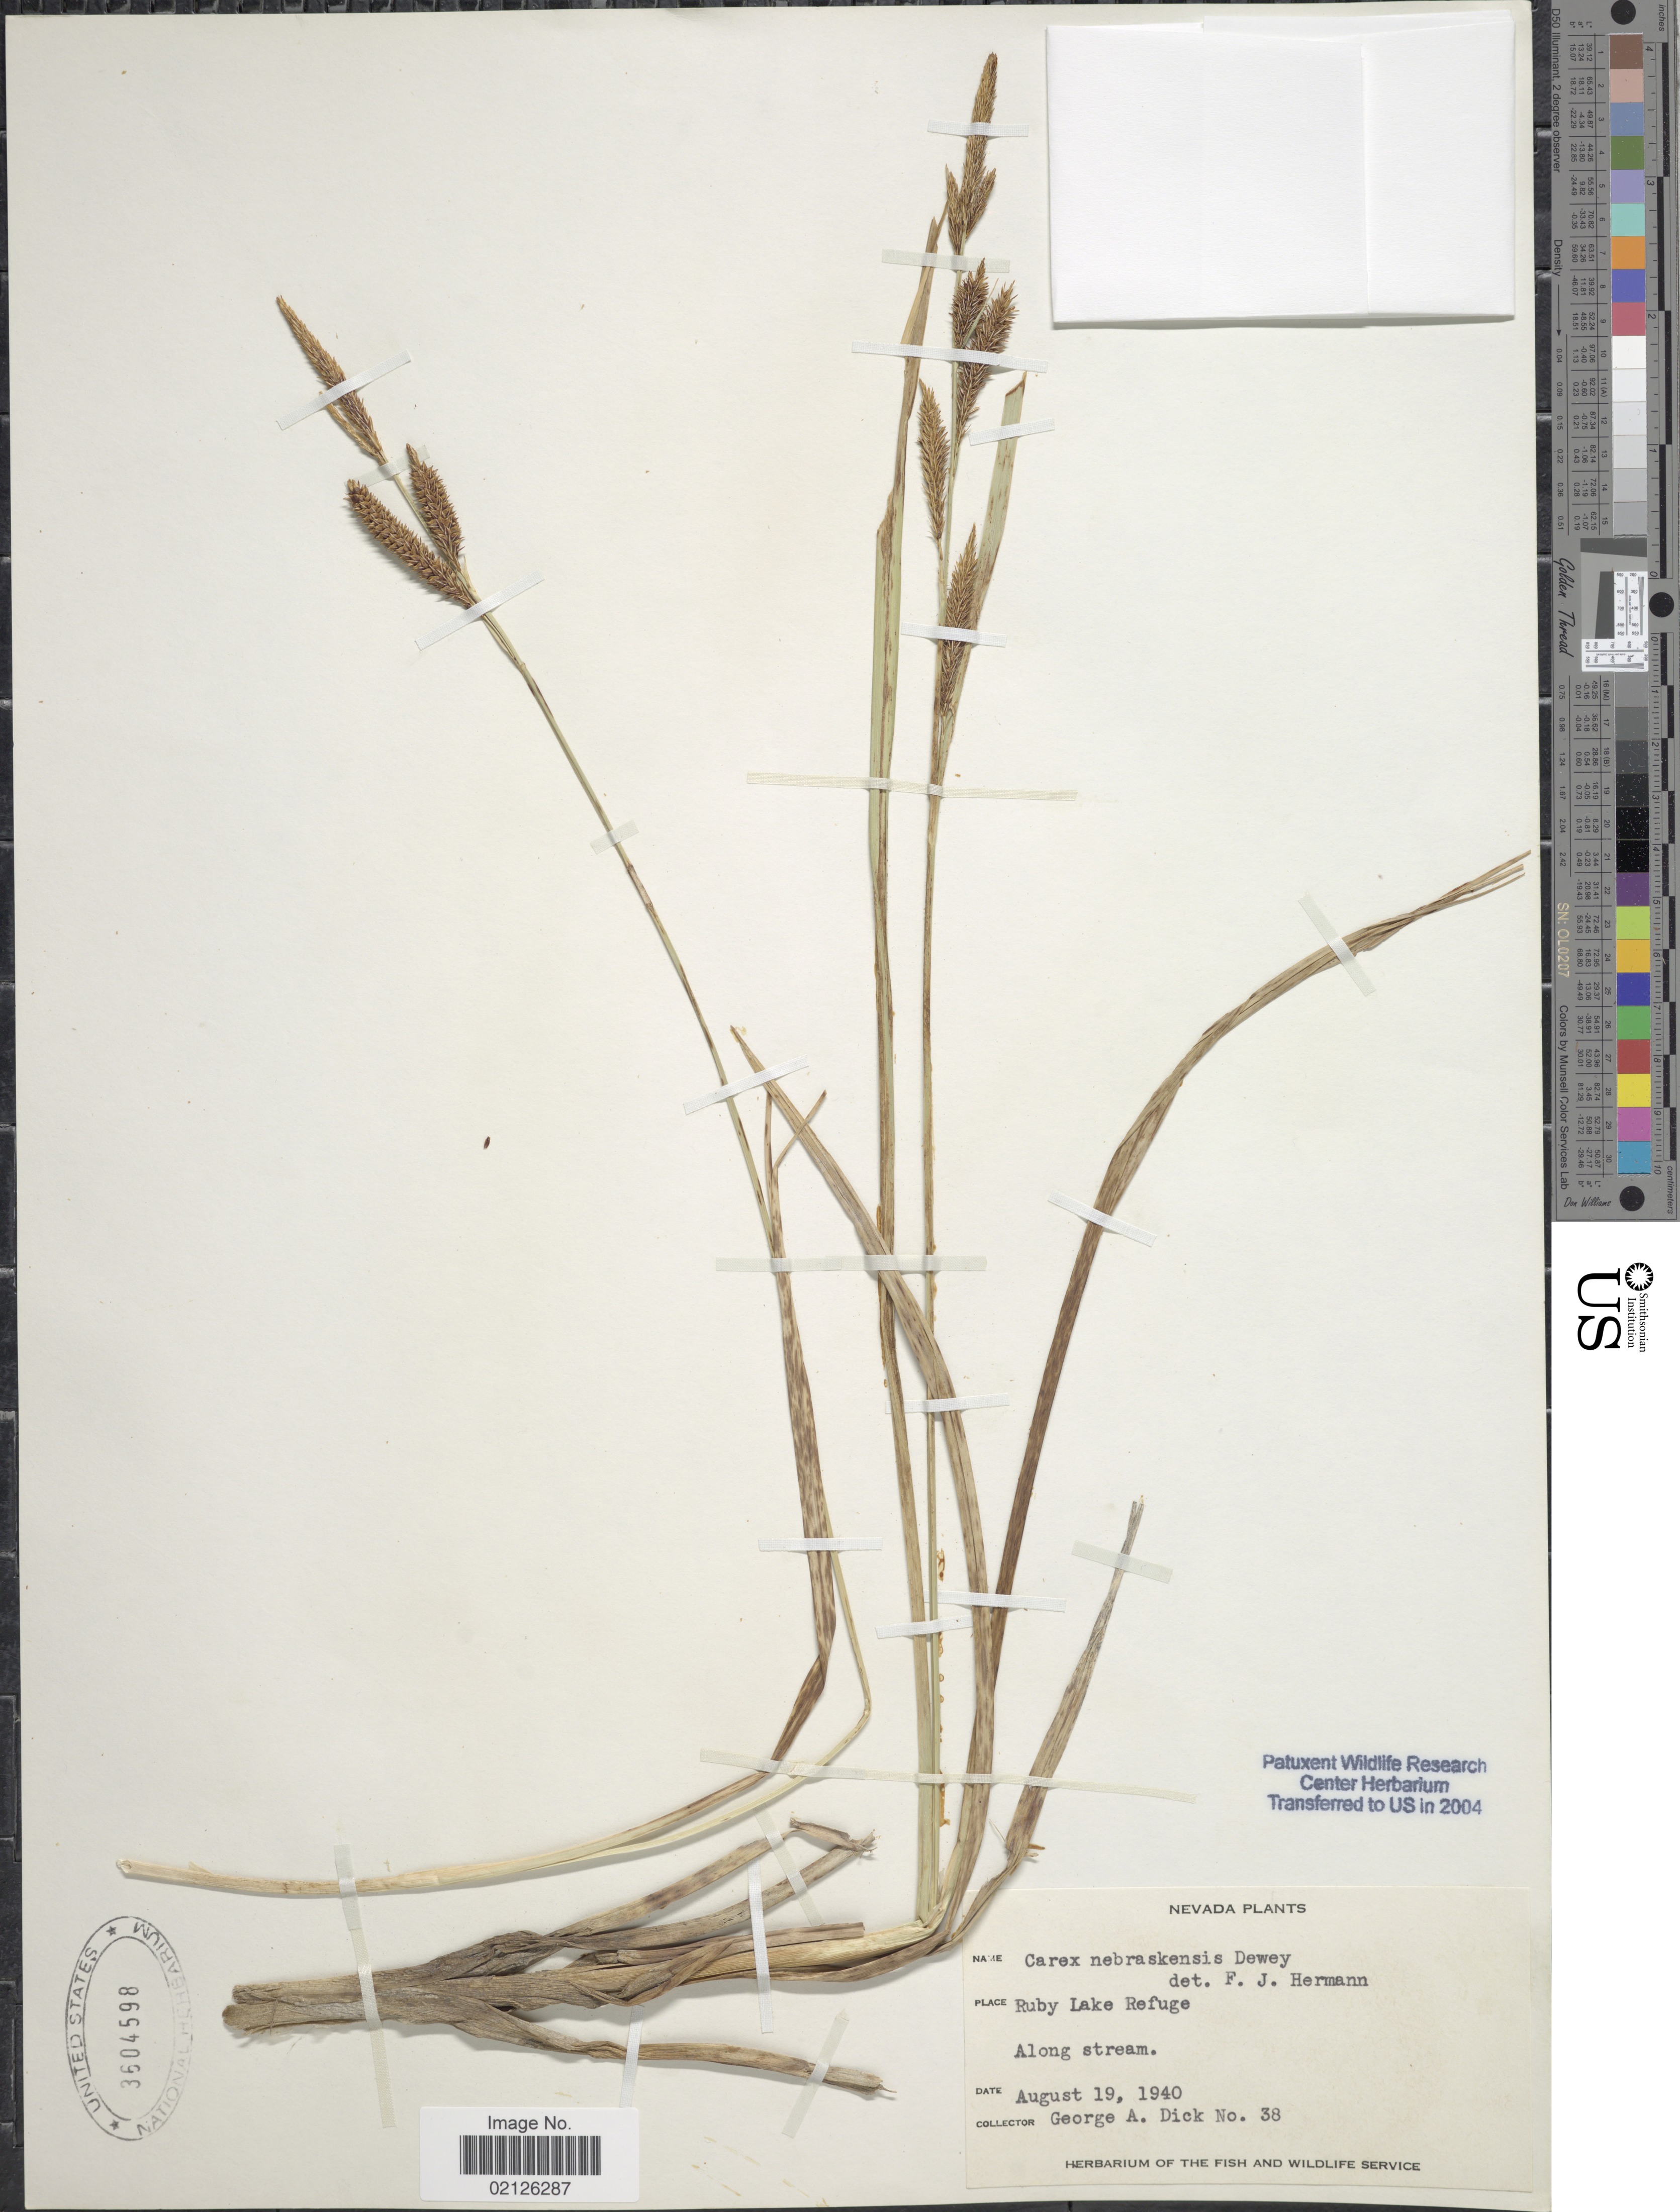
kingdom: Plantae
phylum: Tracheophyta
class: Liliopsida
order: Poales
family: Cyperaceae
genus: Carex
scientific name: Carex nebrascensis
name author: Dewey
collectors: G. Dick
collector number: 38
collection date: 1940-08-19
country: United States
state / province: Nevada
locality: Ruby Lake Refuge, Along stream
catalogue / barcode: US 3604598